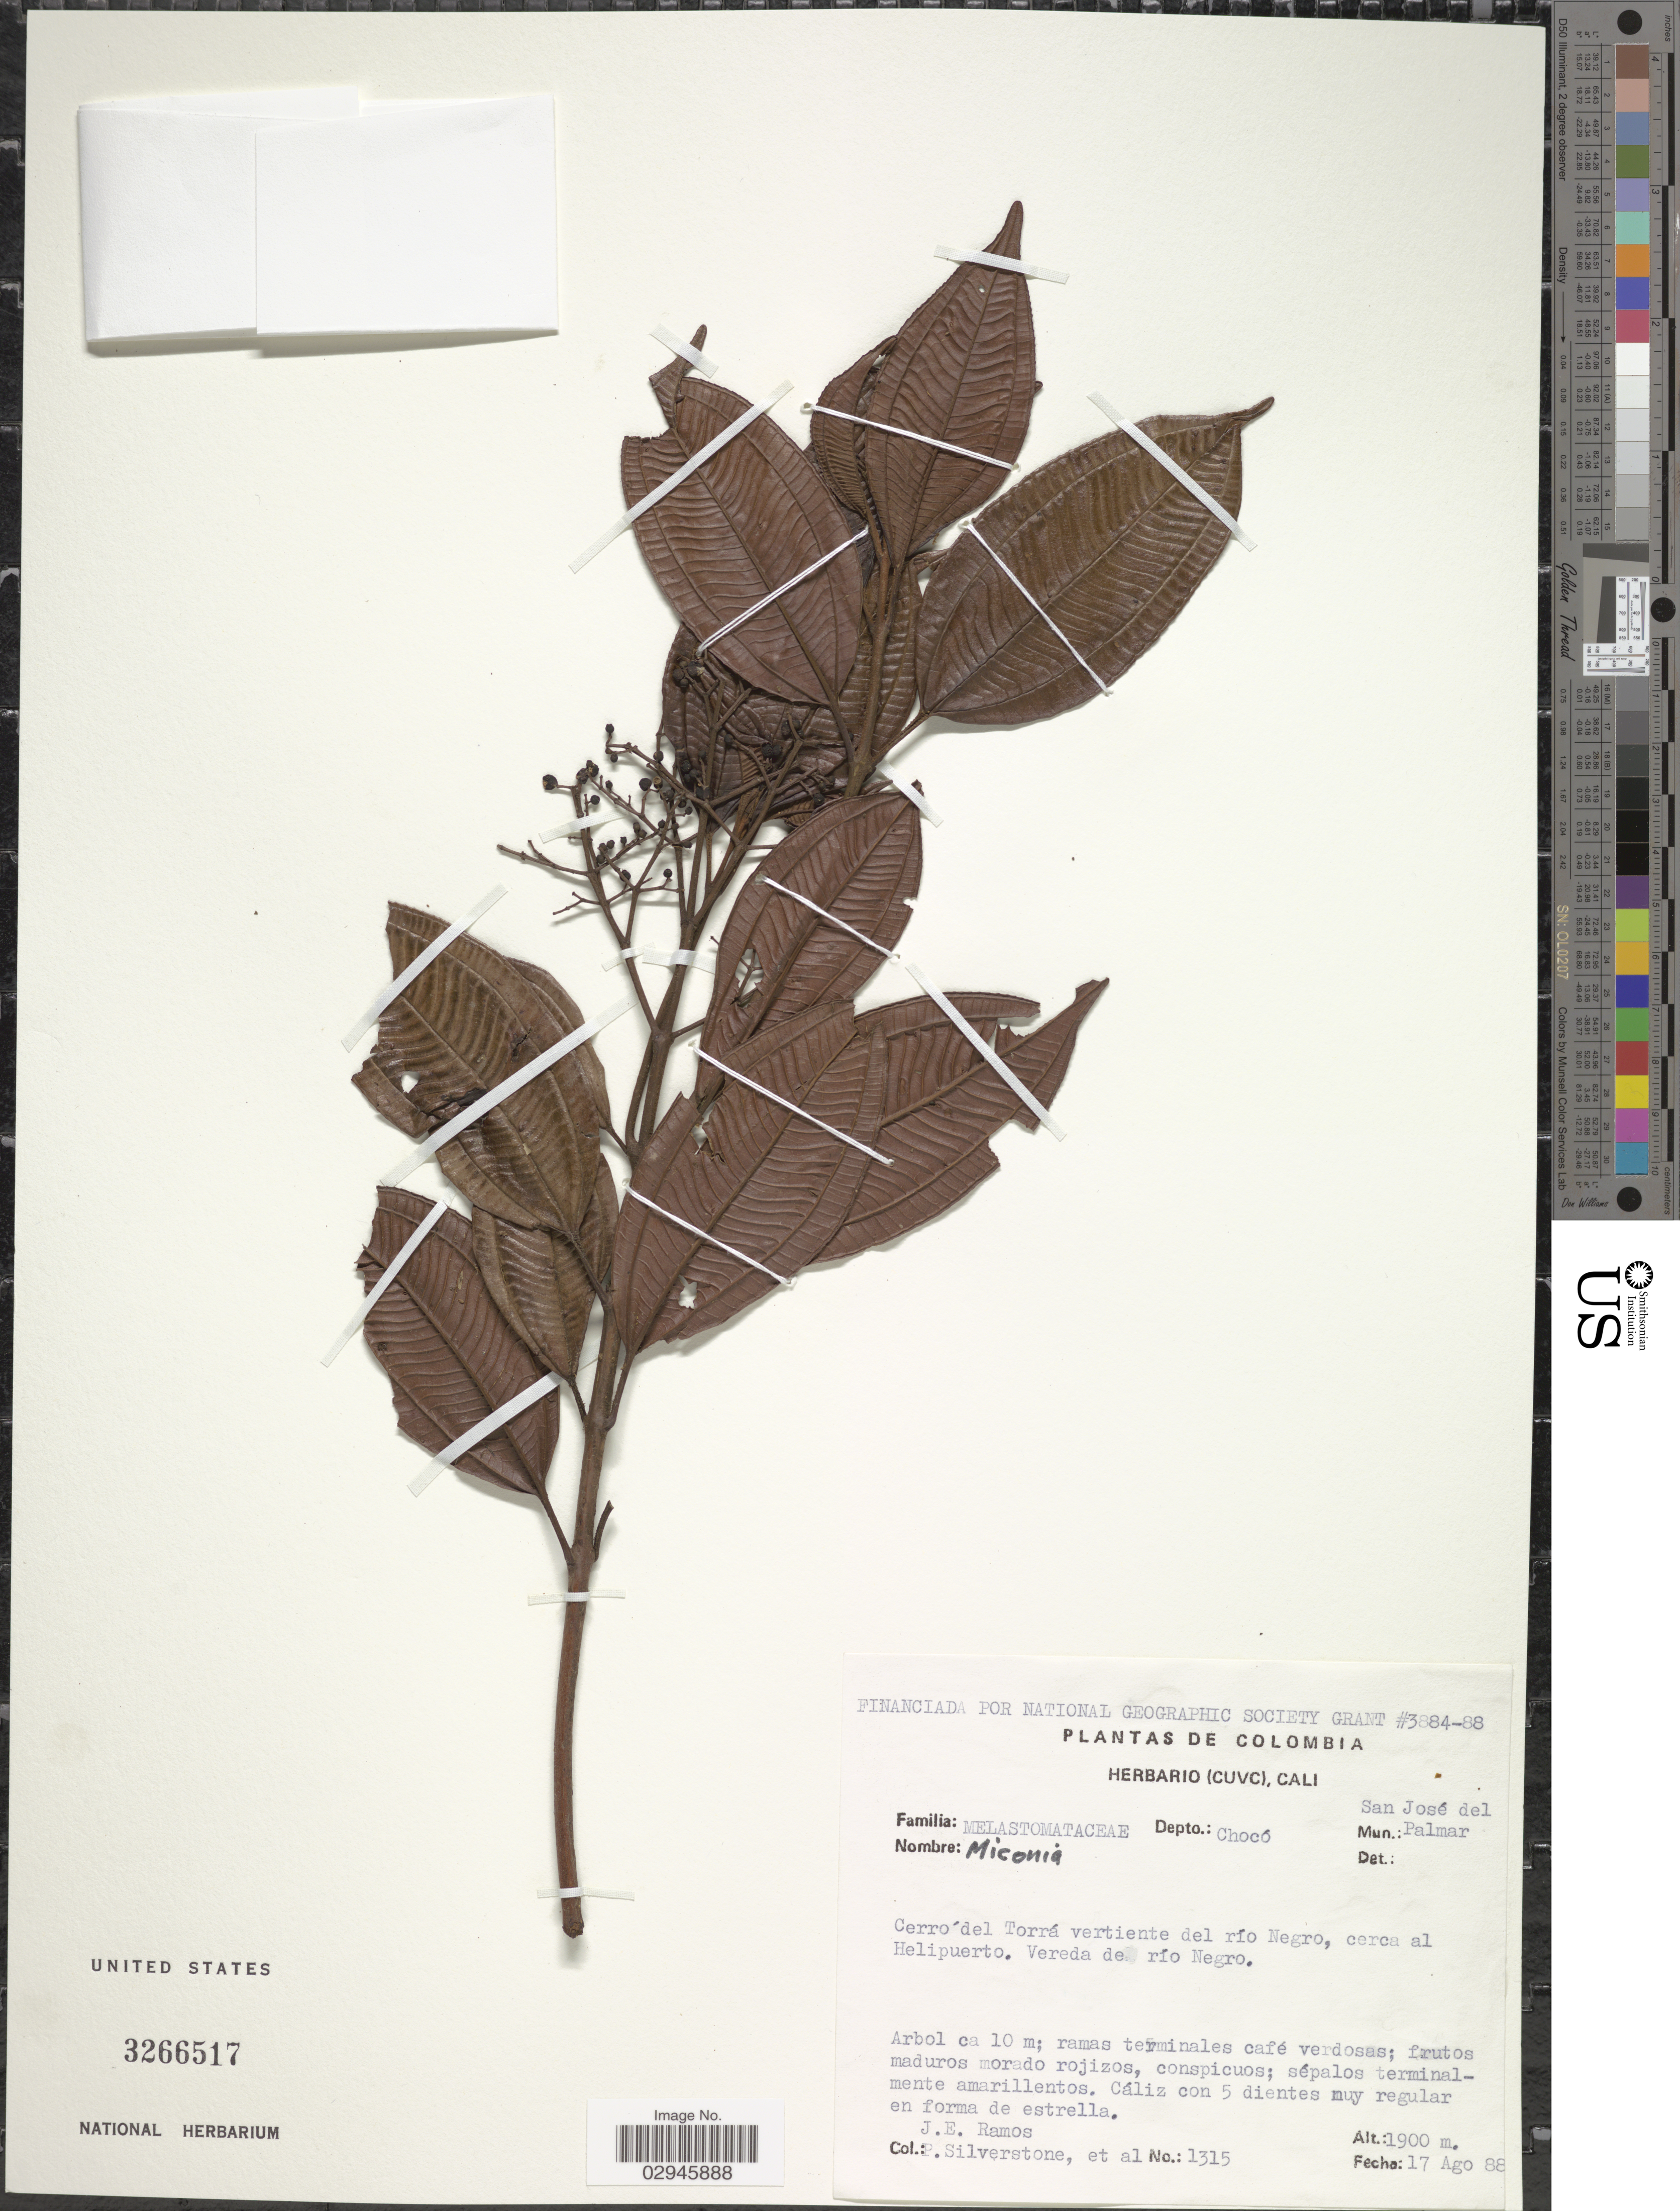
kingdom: Plantae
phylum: Tracheophyta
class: Magnoliopsida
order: Myrtales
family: Melastomataceae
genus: Miconia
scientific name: Miconia sp.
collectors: J. E. Ramos, P. Silverstone & et al.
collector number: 1315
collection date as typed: Transcribed d/m/y: 17/8/88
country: Colombia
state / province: Chocó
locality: Depto.: Chocó, Mun. San José del Palmar. Cerro del Torrá vertiente del río Negro, cerca al Helipuerto. Vereda de río Negro.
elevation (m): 1900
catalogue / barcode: US 3266517